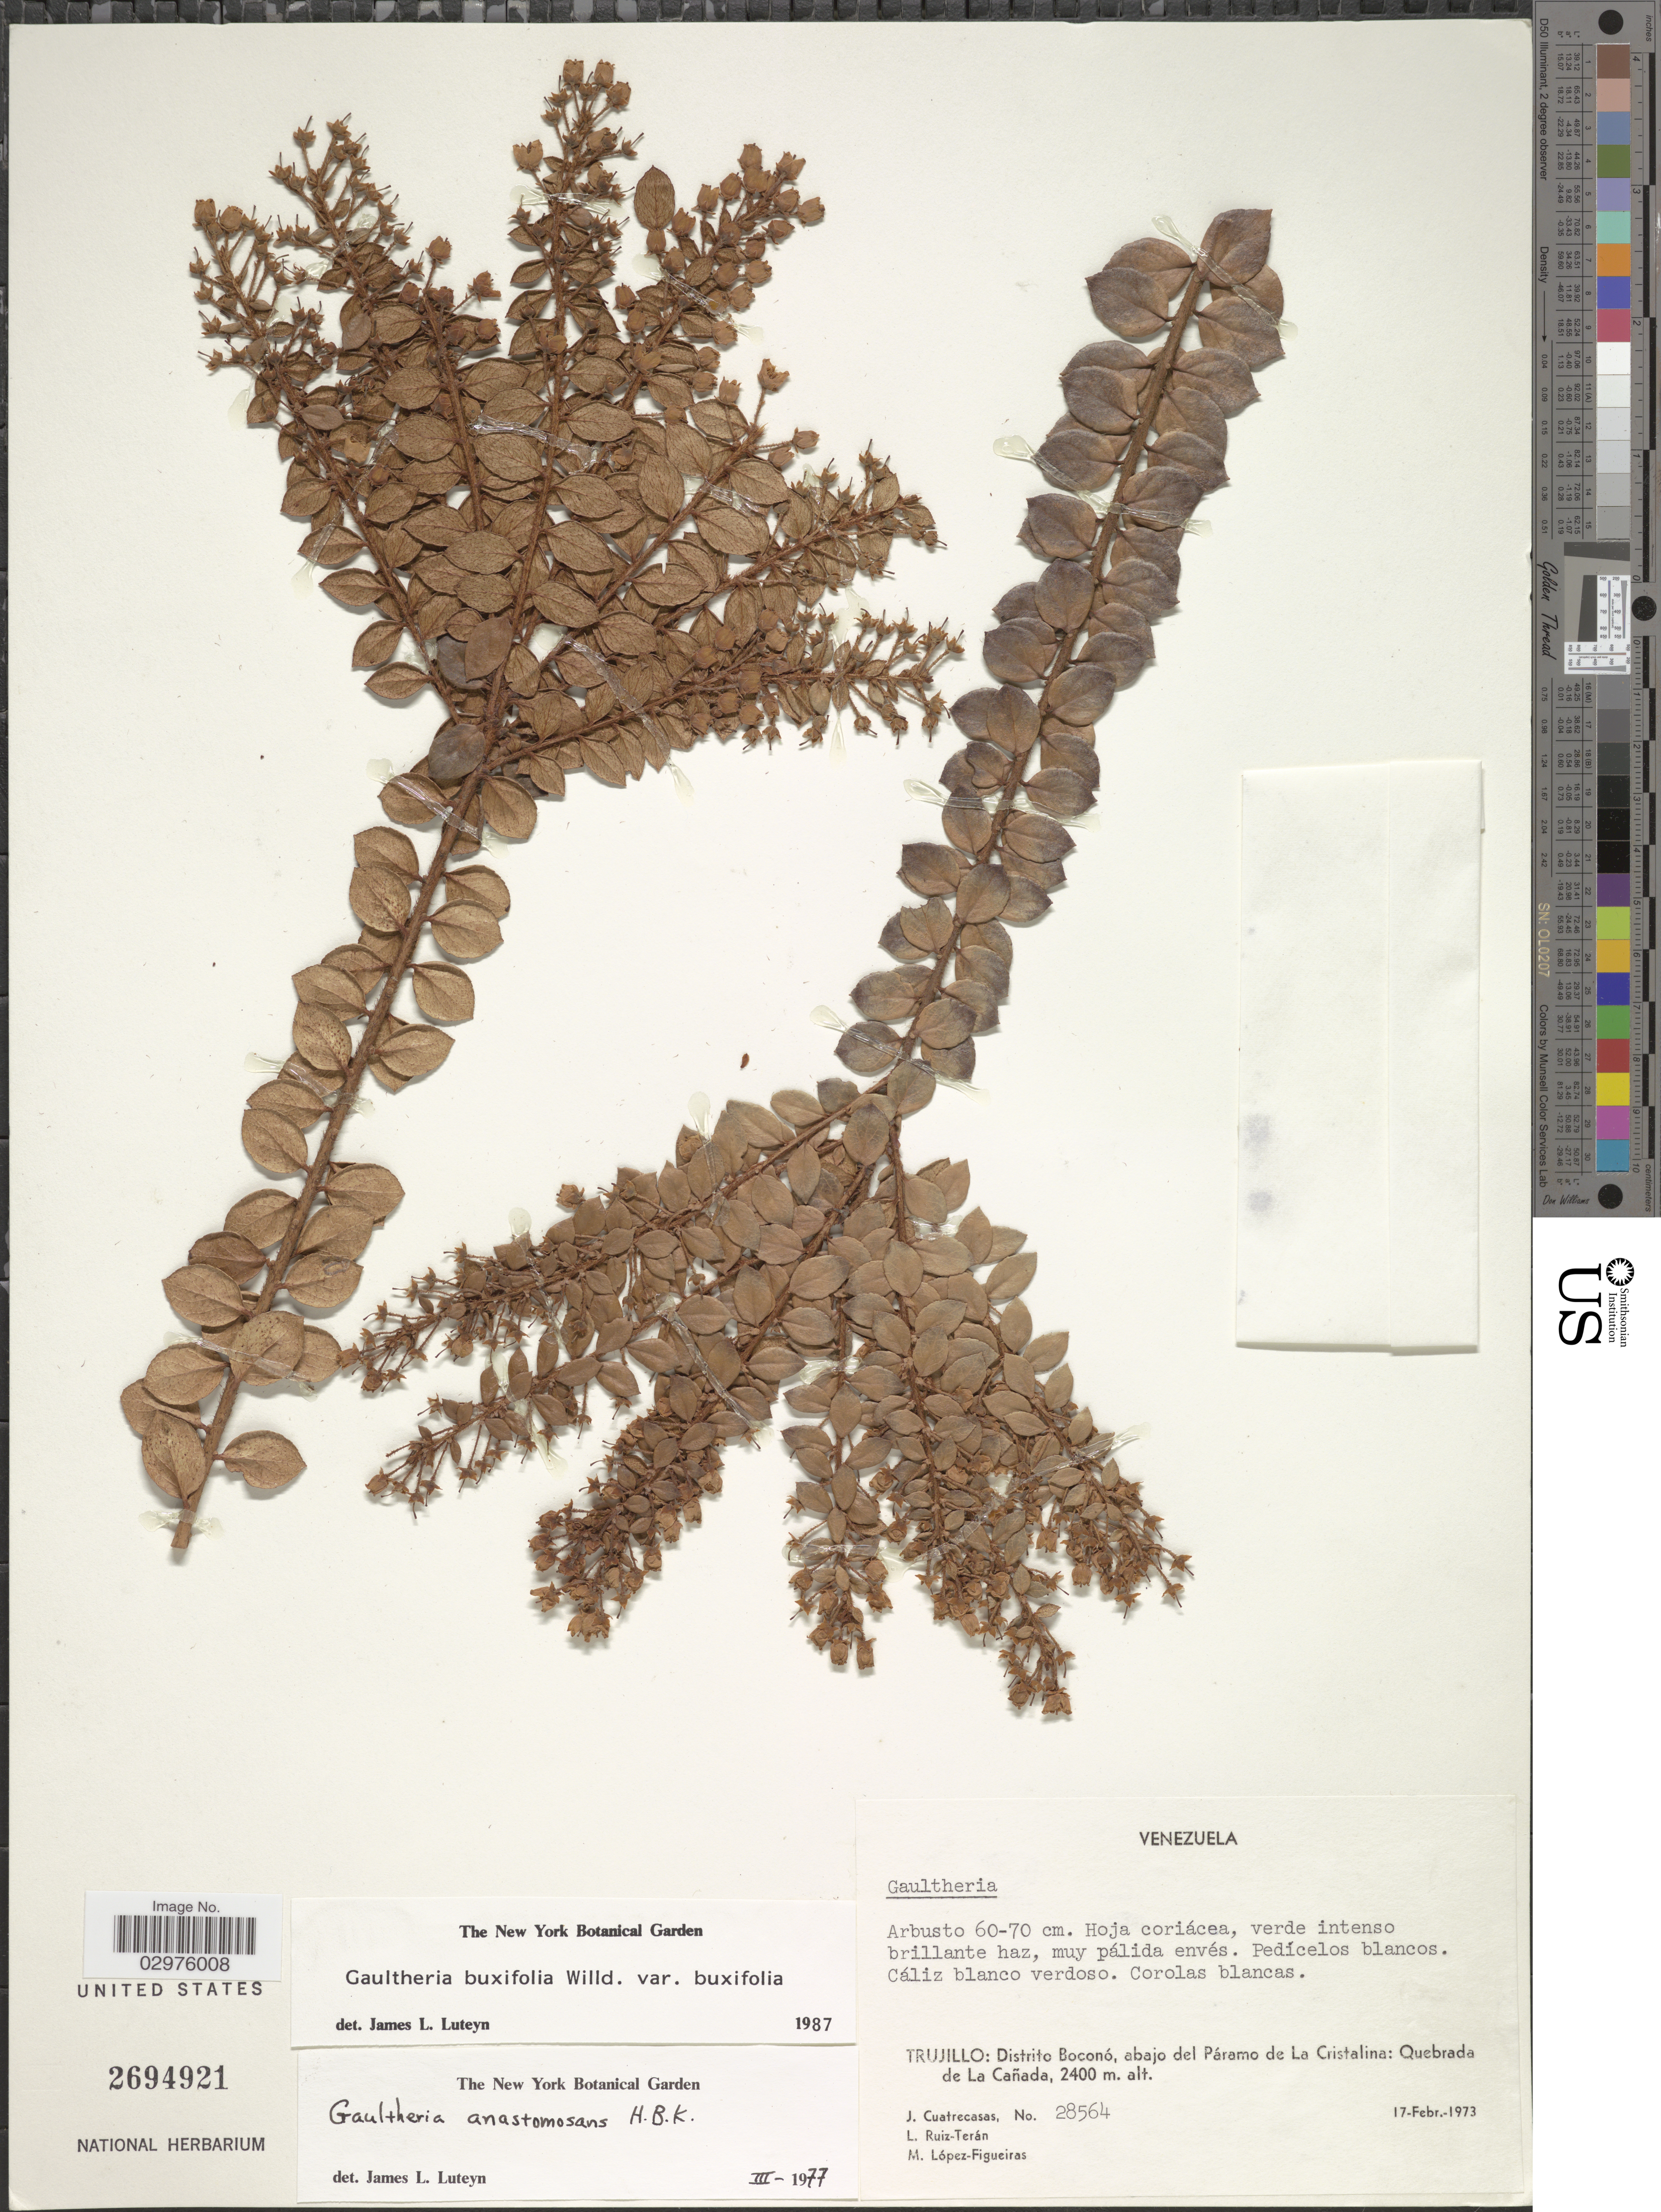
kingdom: Plantae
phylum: Tracheophyta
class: Magnoliopsida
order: Ericales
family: Ericaceae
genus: Gaultheria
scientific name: Gaultheria buxifolia var. buxifolia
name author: Willd.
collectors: J. Cuatrecasas, L. E. Ruíz-Terán & M. López Figueiras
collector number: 28564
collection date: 1973-02-17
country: Venezuela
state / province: Trujillo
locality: Trujillo: Distrito Boconó, abajo del Páramo de La Cristalina: Quebrada de La Cañada.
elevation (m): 2400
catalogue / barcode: US 2694921